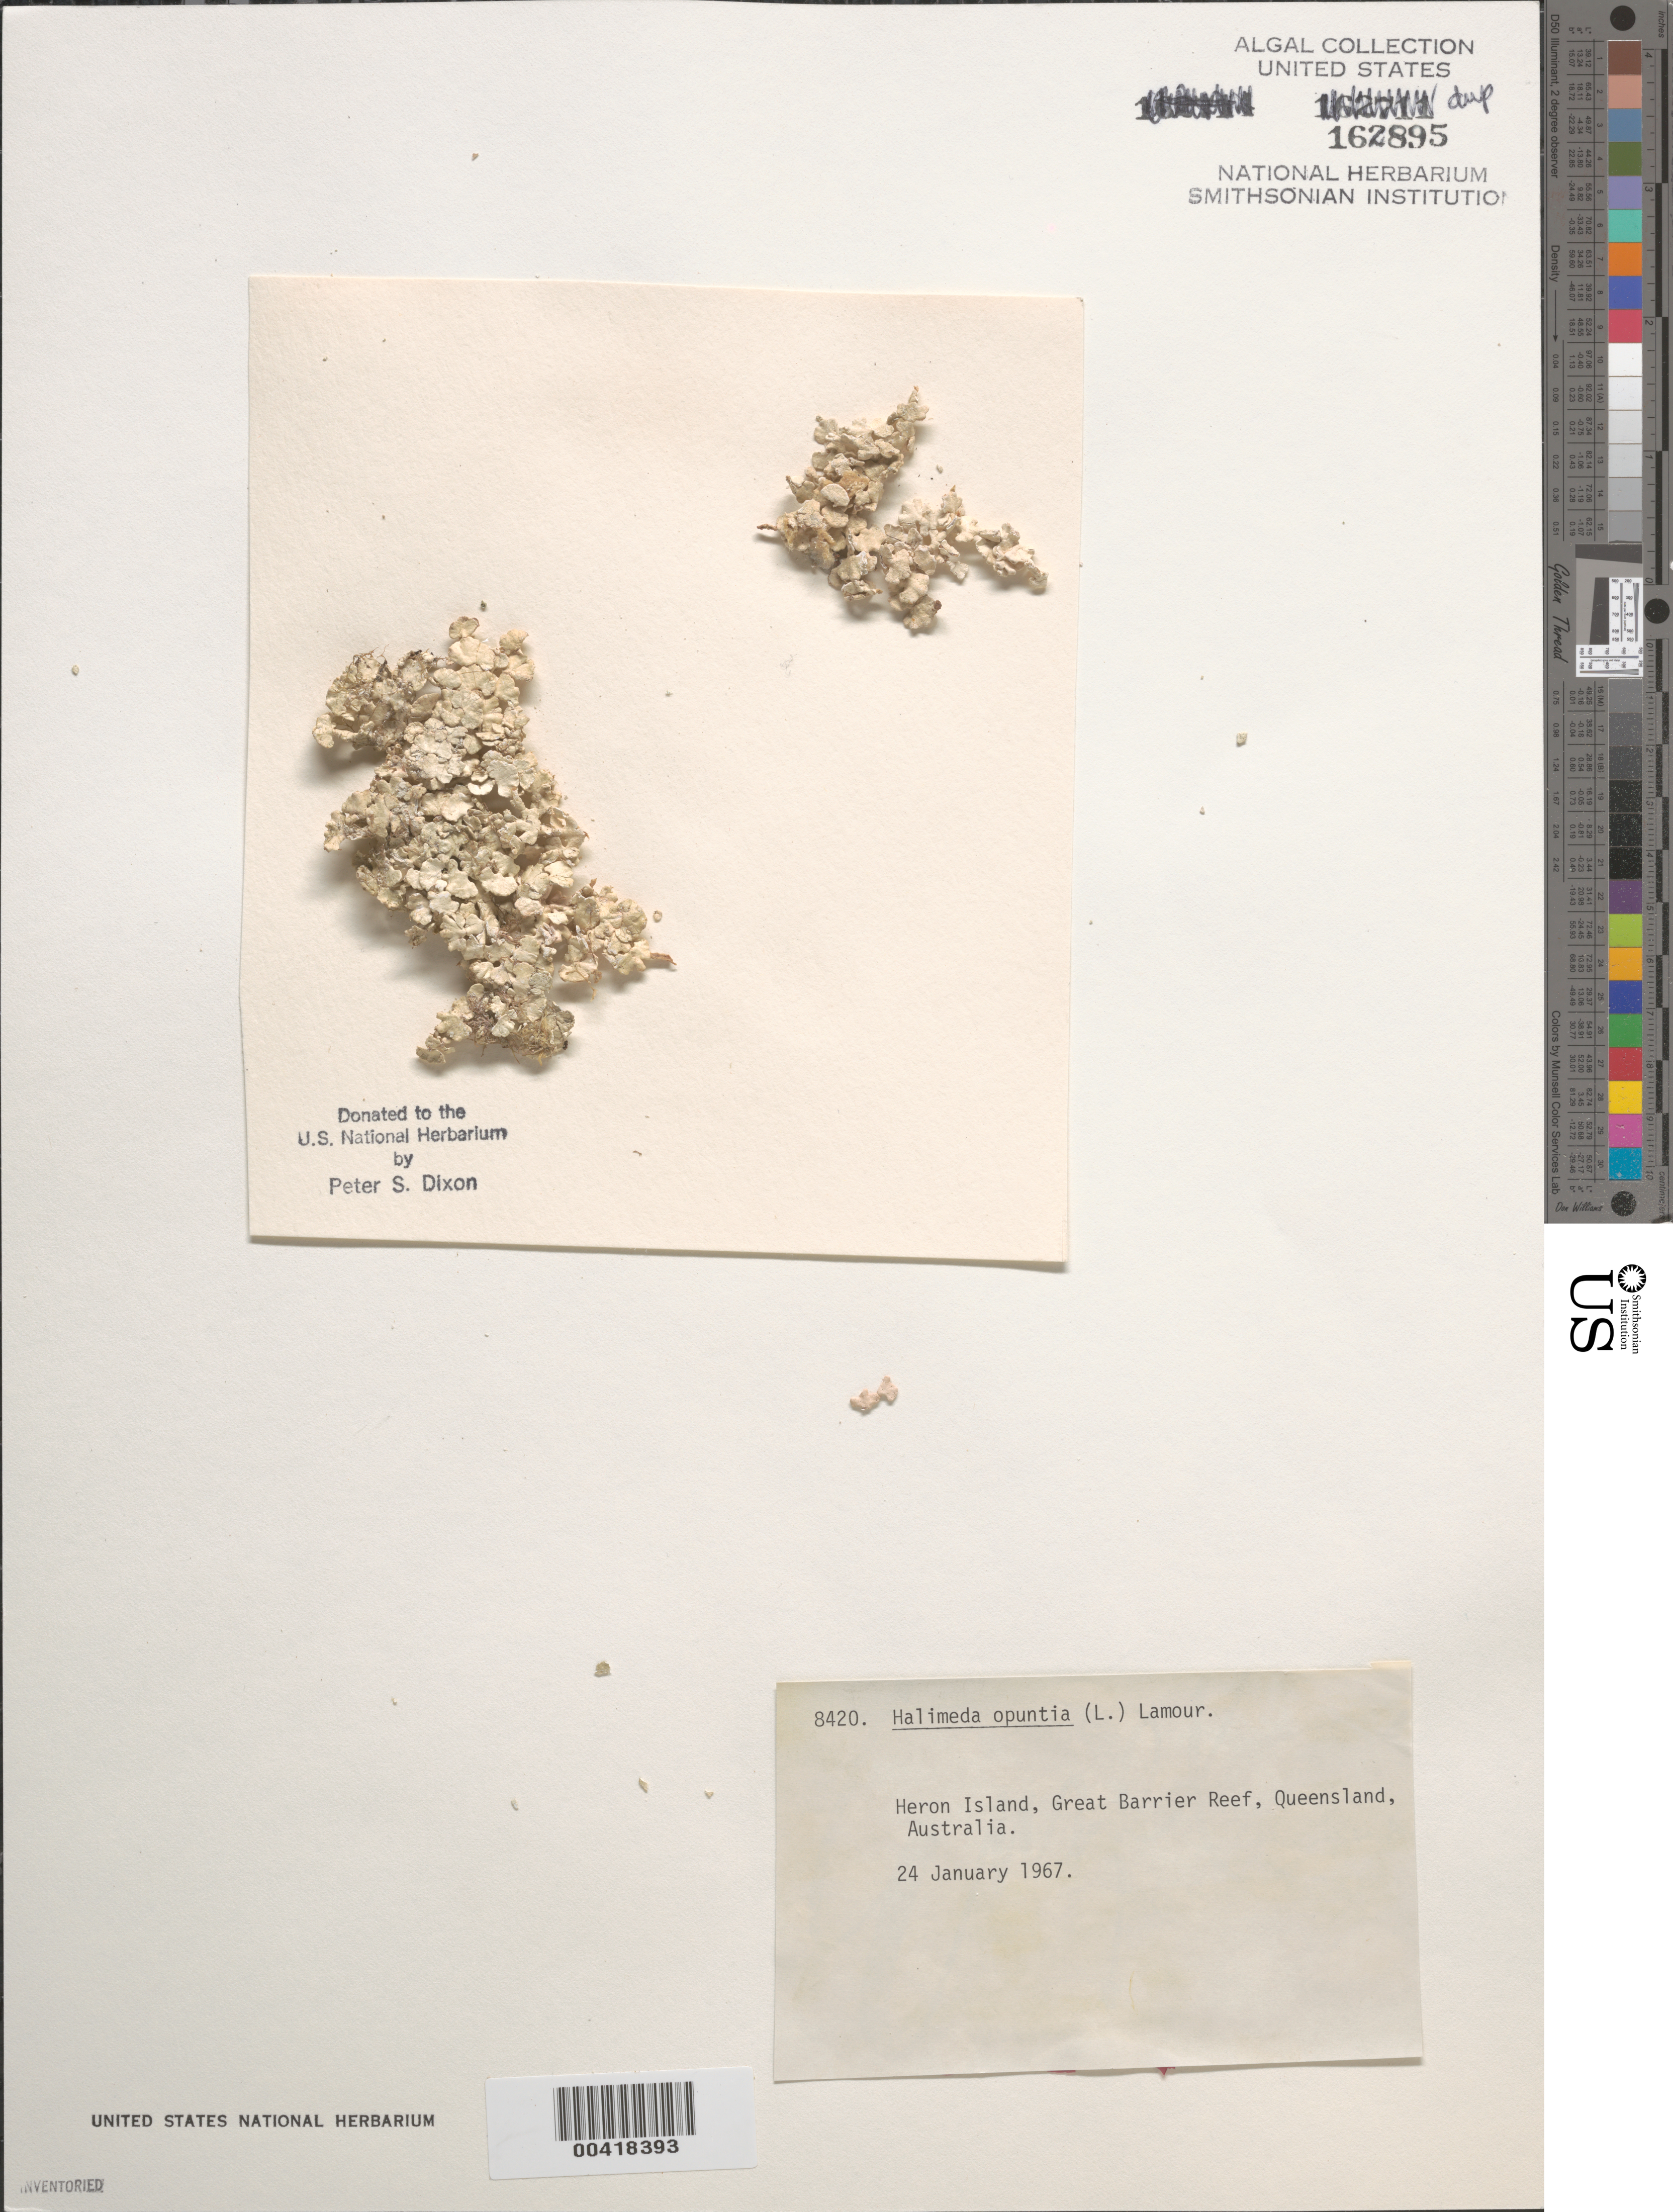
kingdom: Plantae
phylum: Chlorophyta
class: Ulvophyceae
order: Bryopsidales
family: Halimedaceae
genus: Halimeda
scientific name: Halimeda opuntia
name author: (L.) J.V.Lamouroux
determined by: Dixon, P. S.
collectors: P. S. Dixon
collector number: PSD 8420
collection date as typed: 24 Jan 1967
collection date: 1967-01-24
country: Australia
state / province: Queensland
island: Heron Island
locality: Great Barrier Reef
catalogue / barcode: US 162895